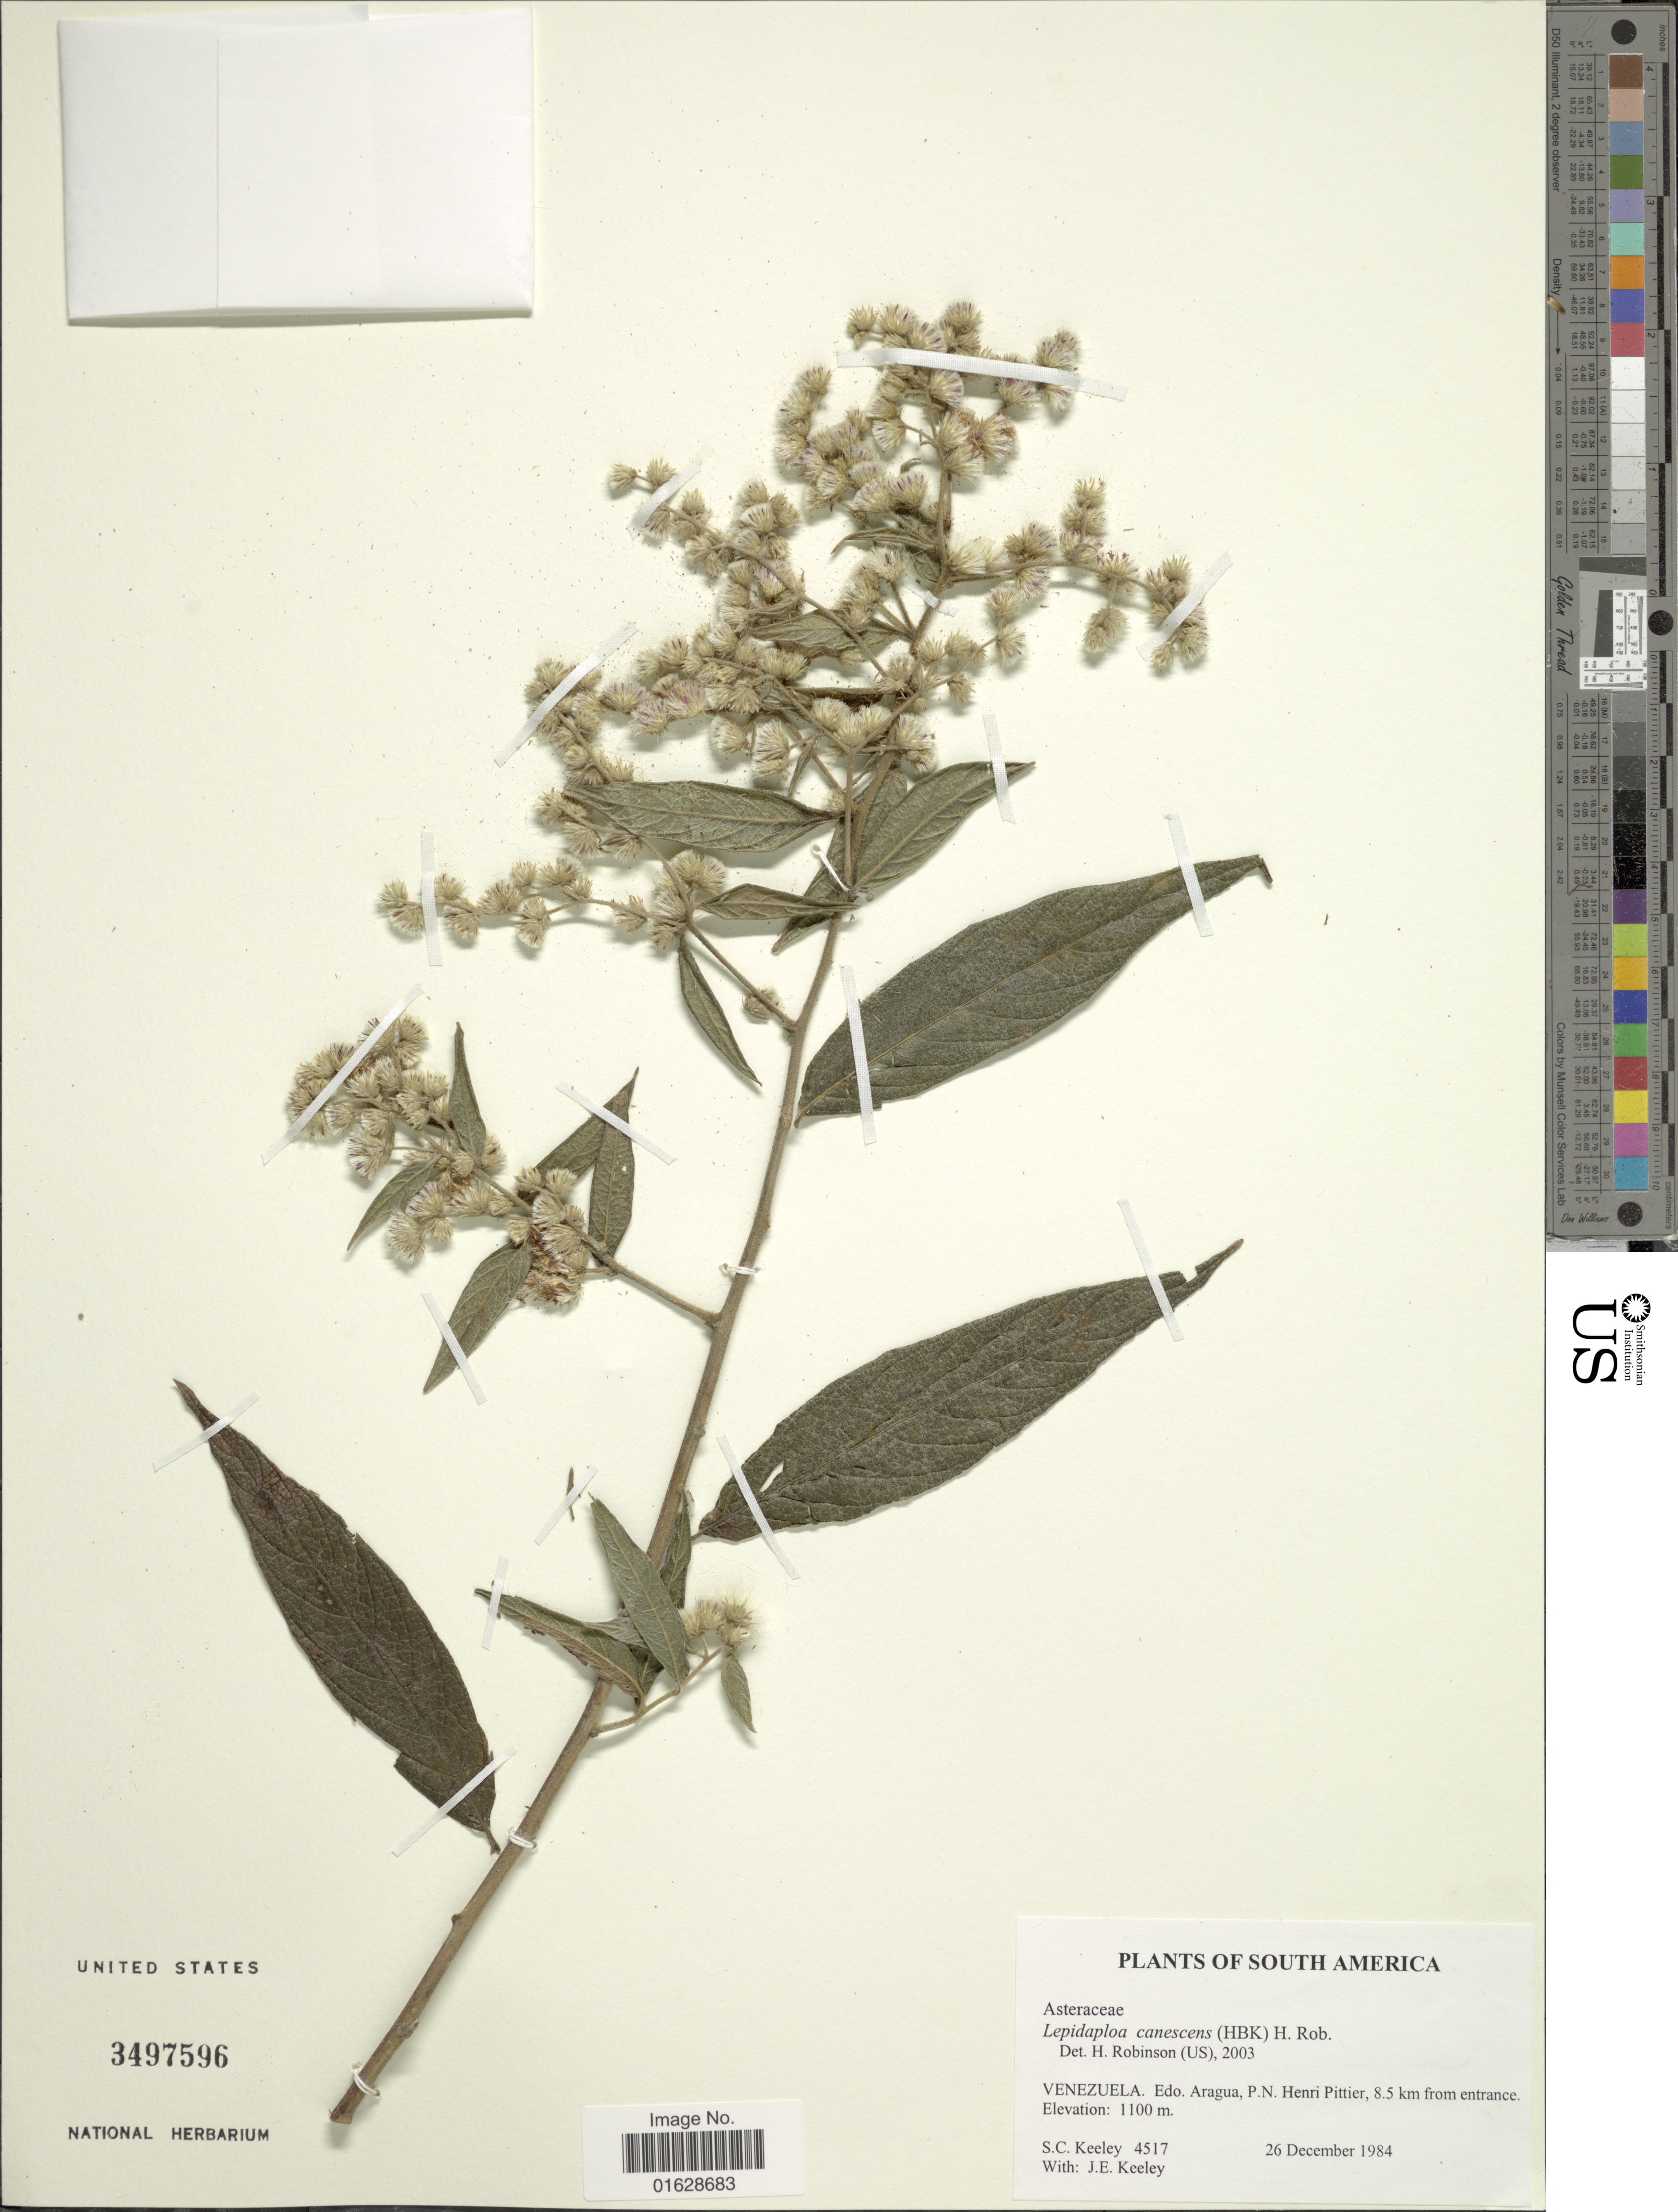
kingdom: Plantae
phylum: Tracheophyta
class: Magnoliopsida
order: Asterales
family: Asteraceae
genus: Lepidaploa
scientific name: Lepidaploa canescens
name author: (Kunth) H. Rob.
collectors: S. C. Keeley & J. E. Keeley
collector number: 4517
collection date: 1984-12-26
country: Venezuela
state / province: Aragua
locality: South America. Venezuela. Edo. Aragua, P. N. Henri Pittier, 8.5 km from entrance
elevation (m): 1100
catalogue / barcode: US 3497596